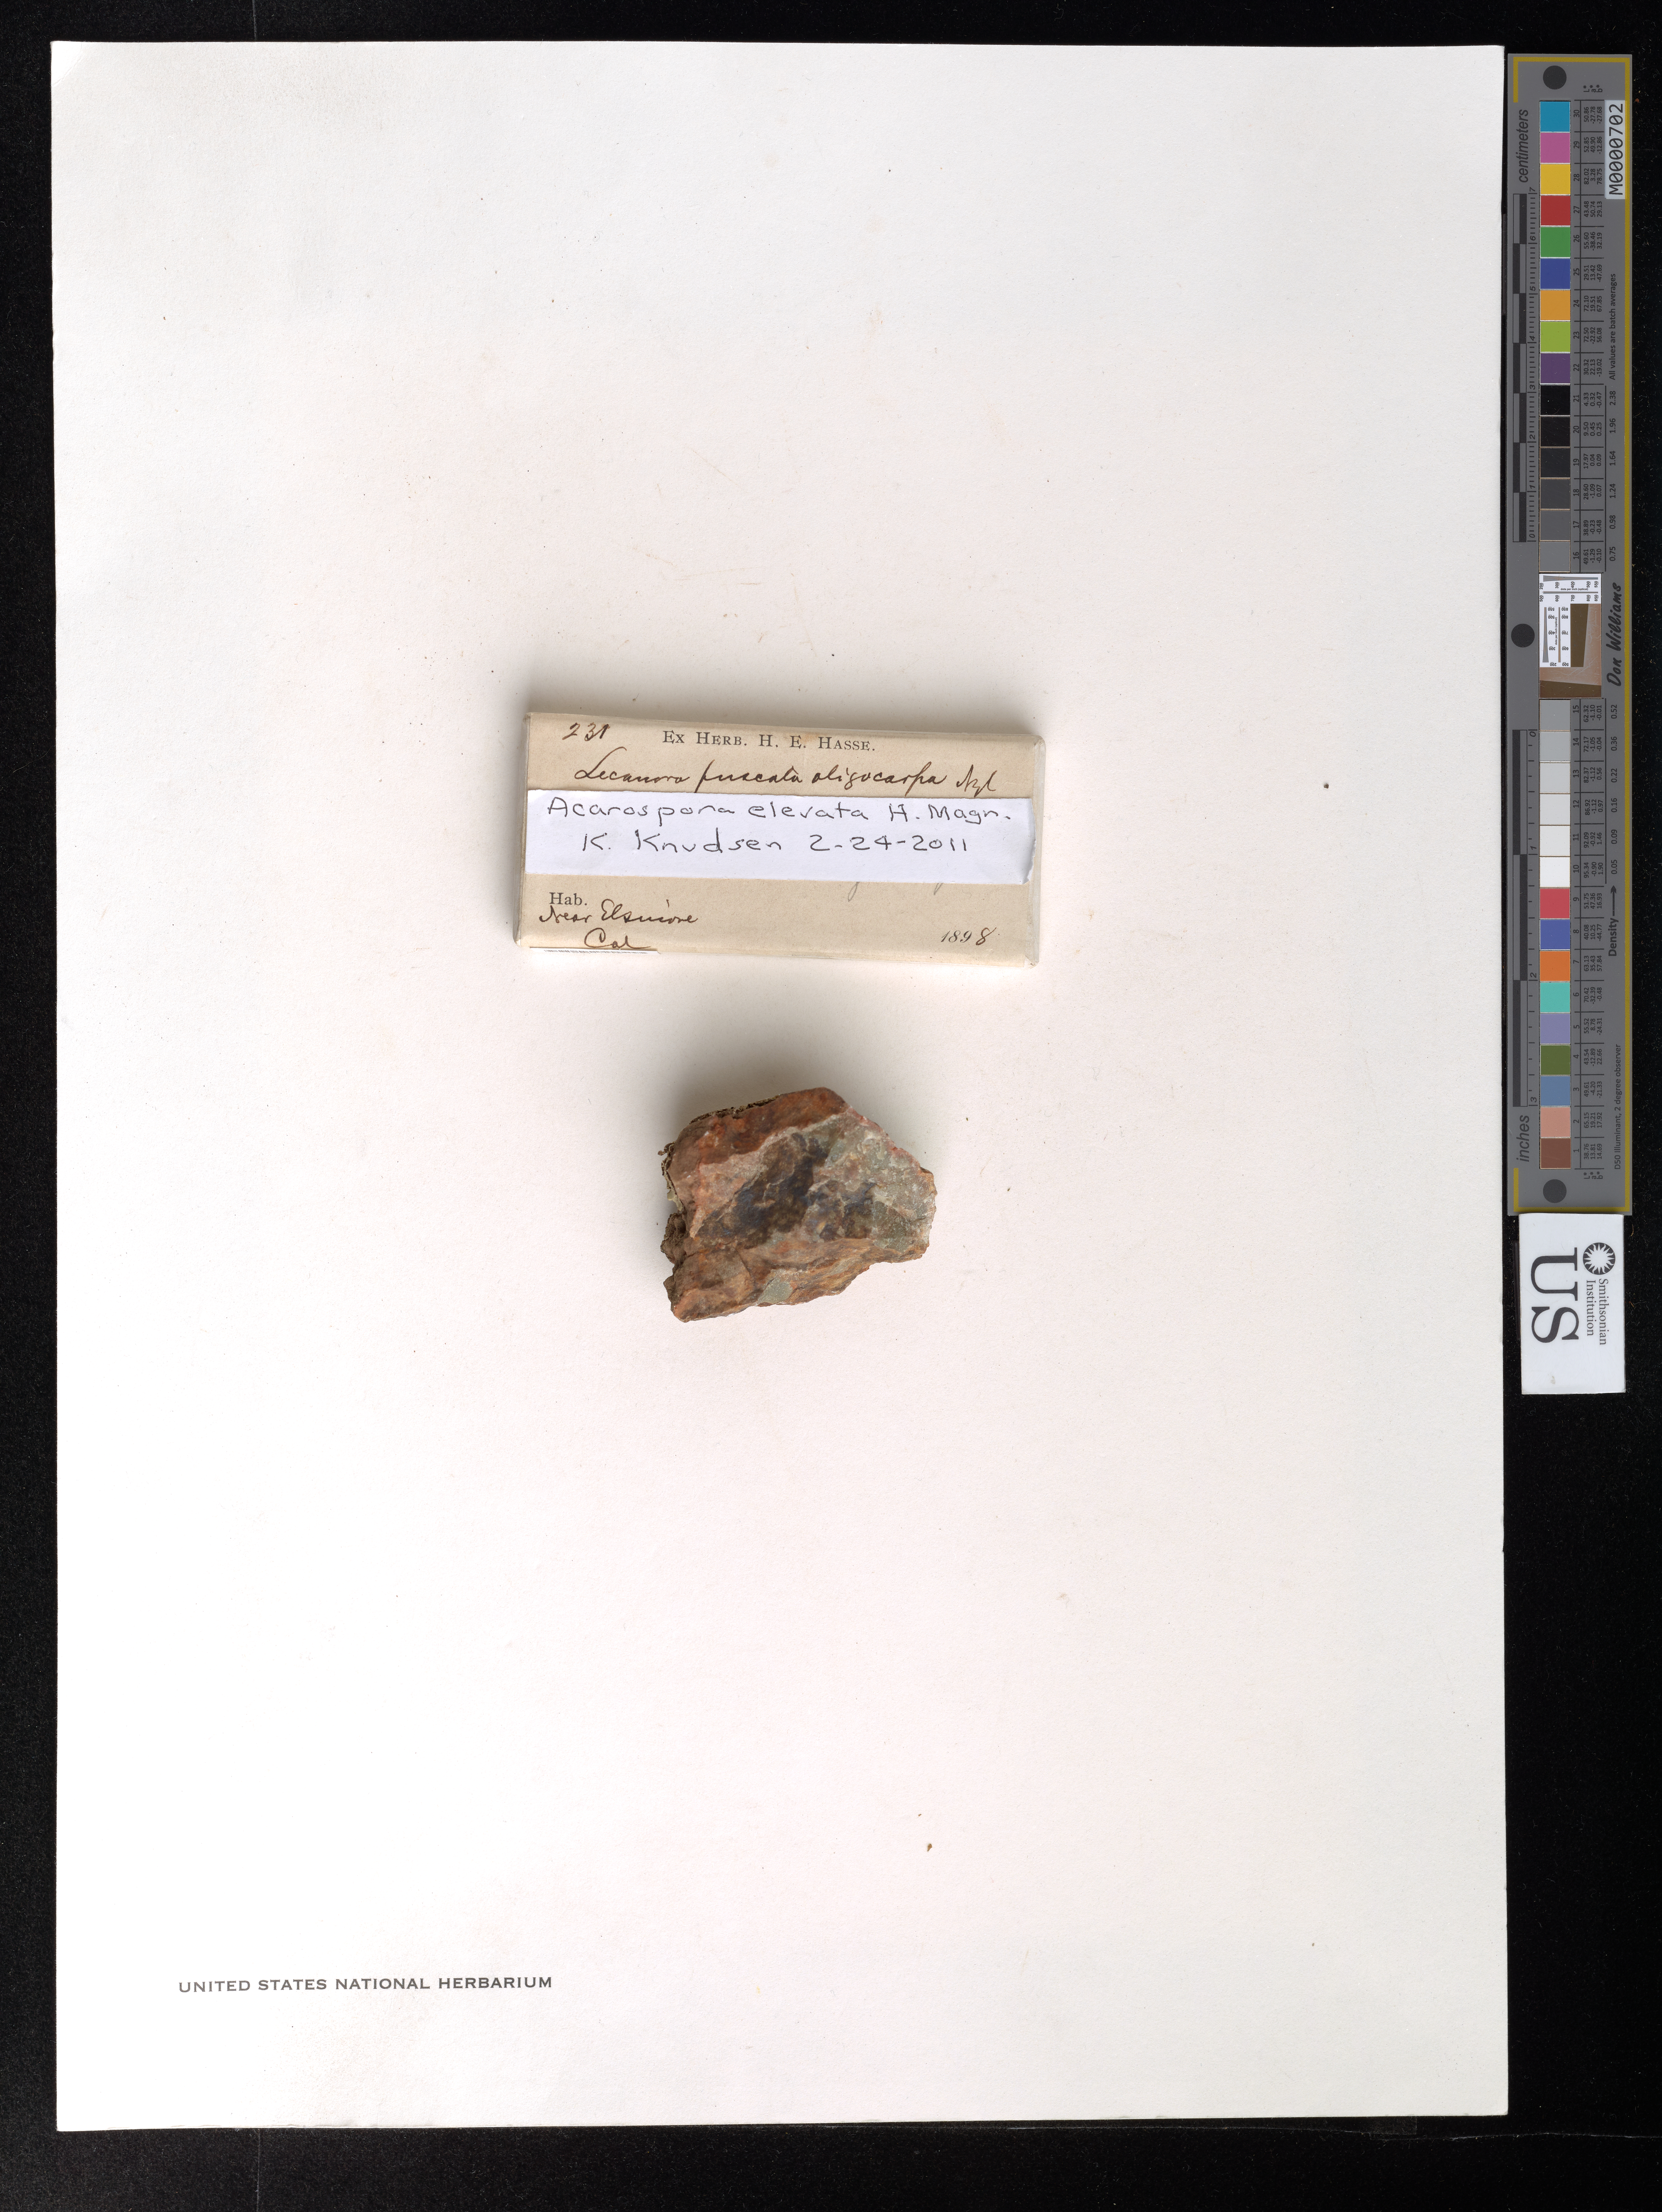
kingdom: Fungi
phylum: Ascomycota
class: Lecanoromycetes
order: Acarosporales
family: Acarosporaceae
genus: Acarospora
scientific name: Acarospora elevata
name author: H. Magn.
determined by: Knudsen, Kerry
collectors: ex herb. H.E. Hasse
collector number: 231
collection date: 1898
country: United States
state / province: California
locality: Near Elsinore.